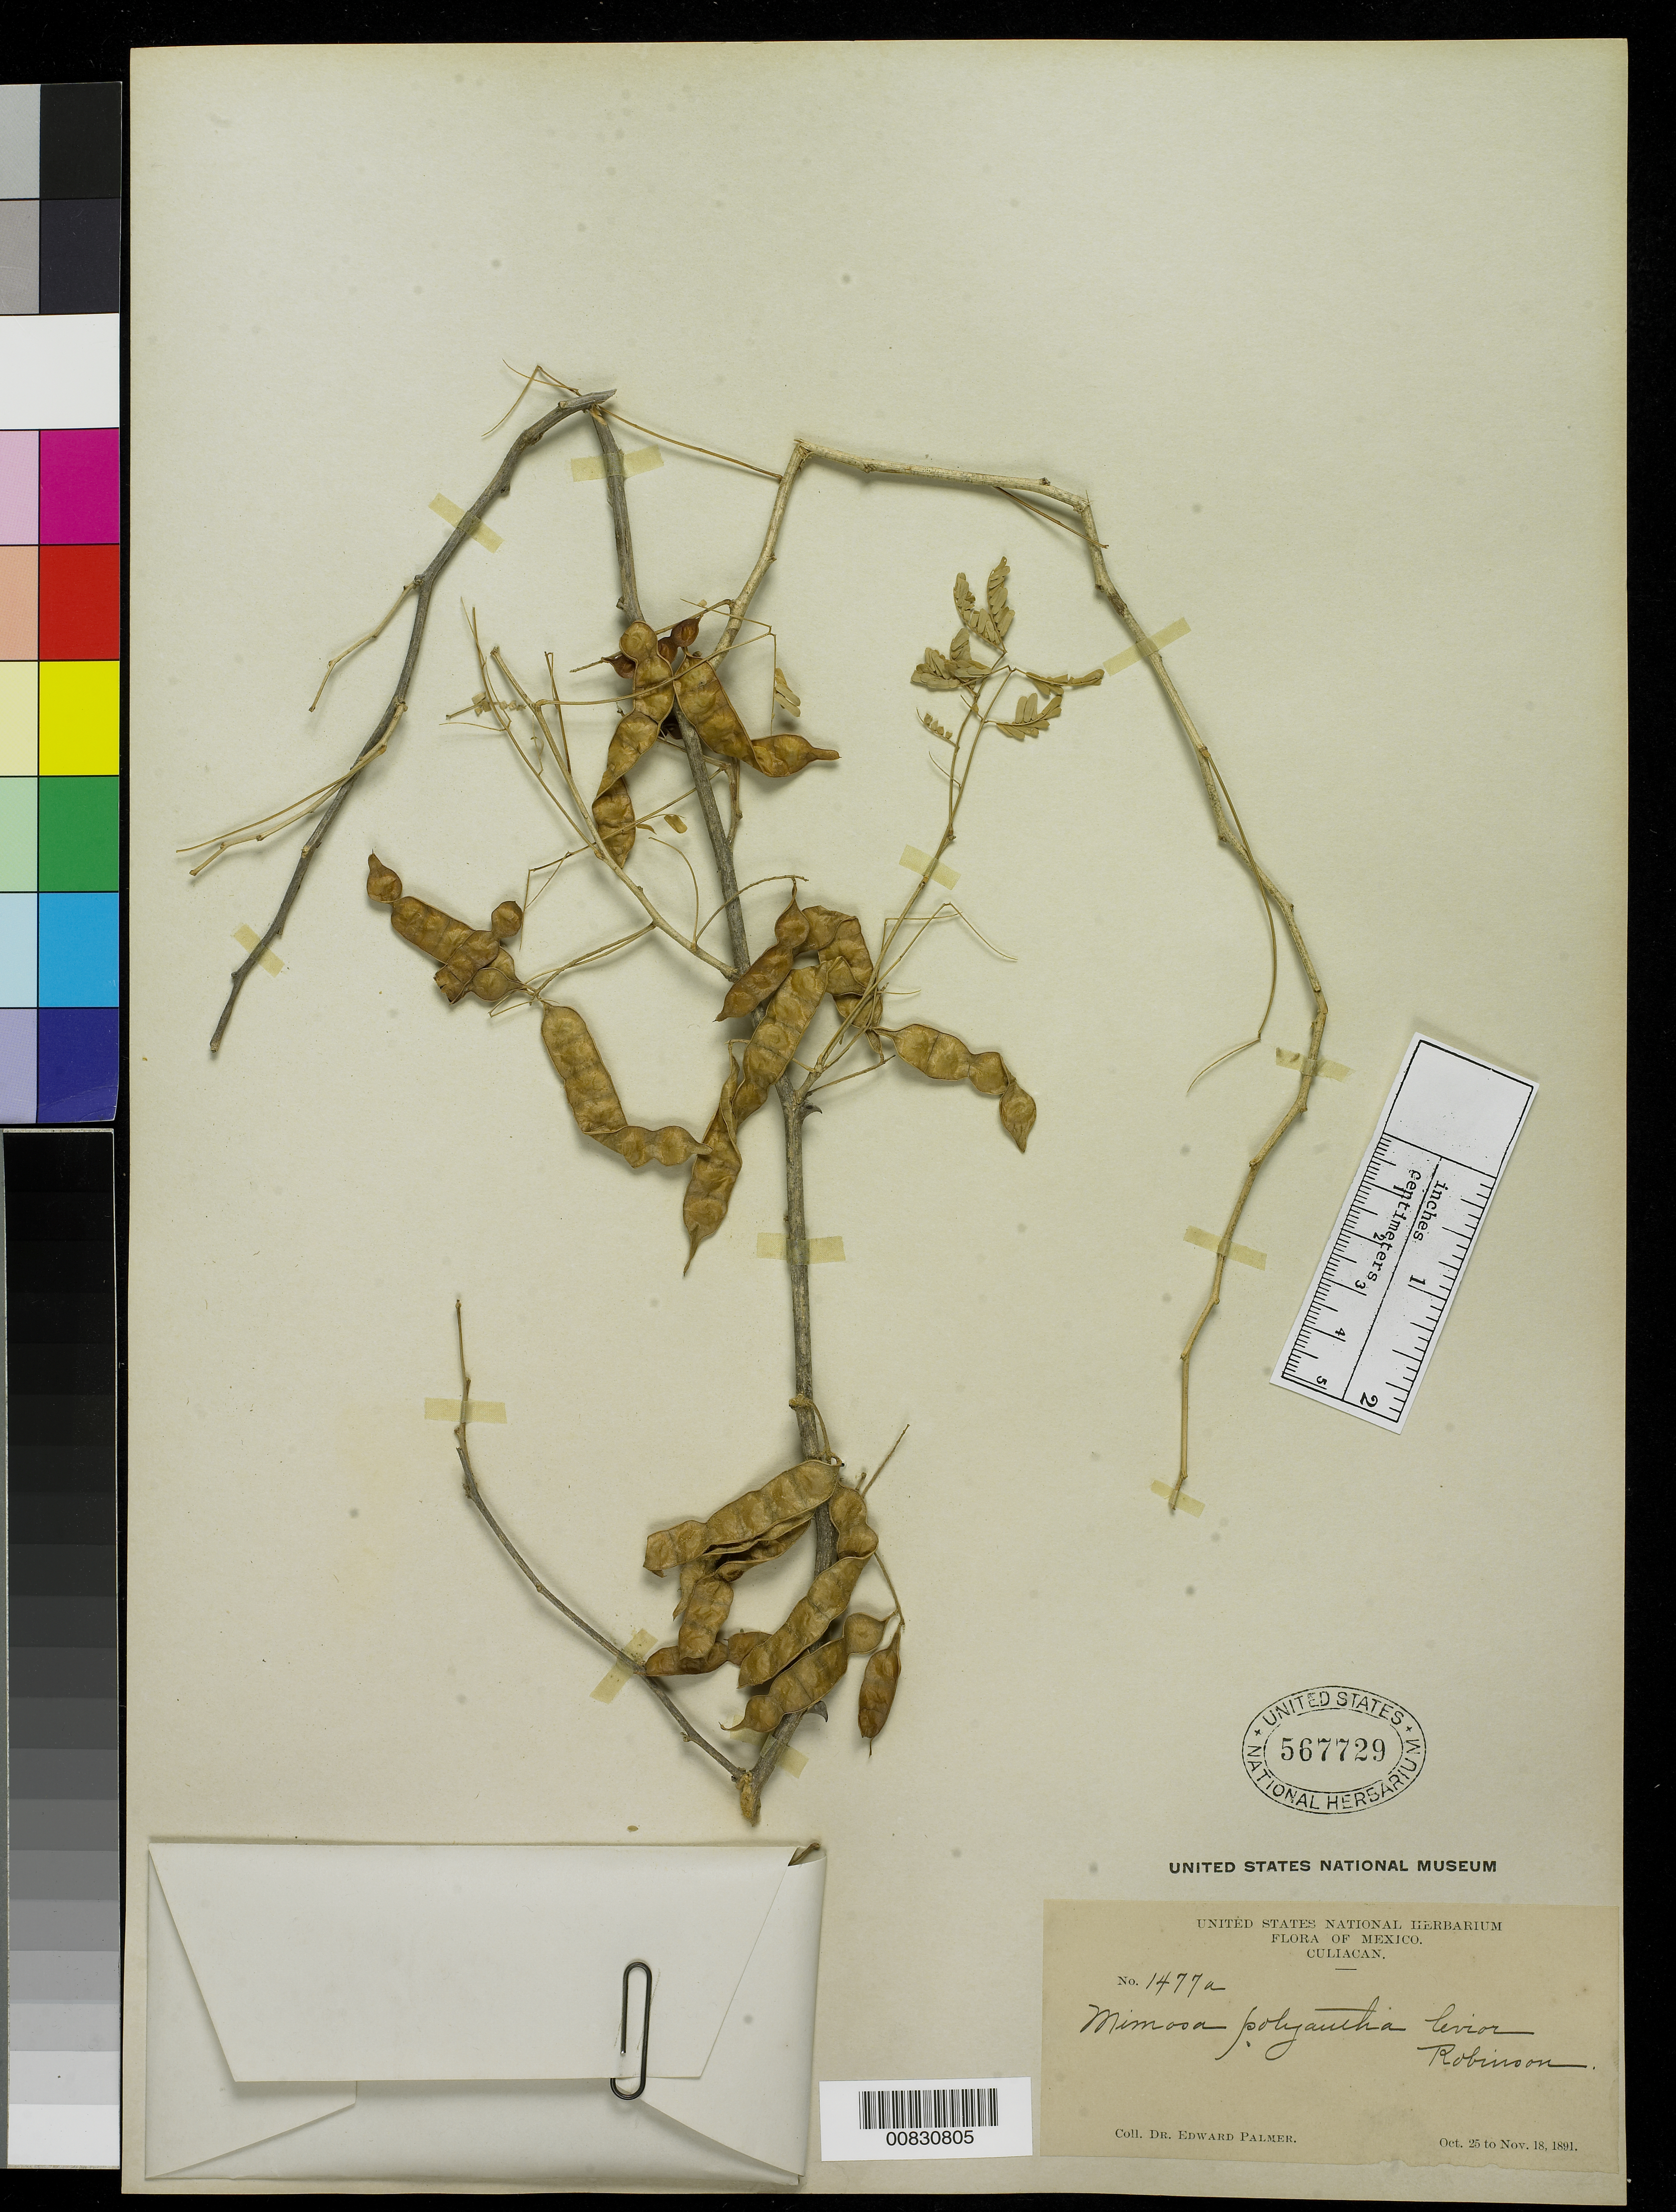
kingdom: Plantae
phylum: Tracheophyta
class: Magnoliopsida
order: Fabales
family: Fabaceae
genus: Mimosa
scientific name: Mimosa polyantha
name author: Benth.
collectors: E. Palmer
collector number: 1477a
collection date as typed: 25 Oct 1891 to 18 Nov 1891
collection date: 1891-10-25/1891-11-18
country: Mexico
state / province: Sinaloa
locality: Culiacan, Sinaloa.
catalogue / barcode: US 567729